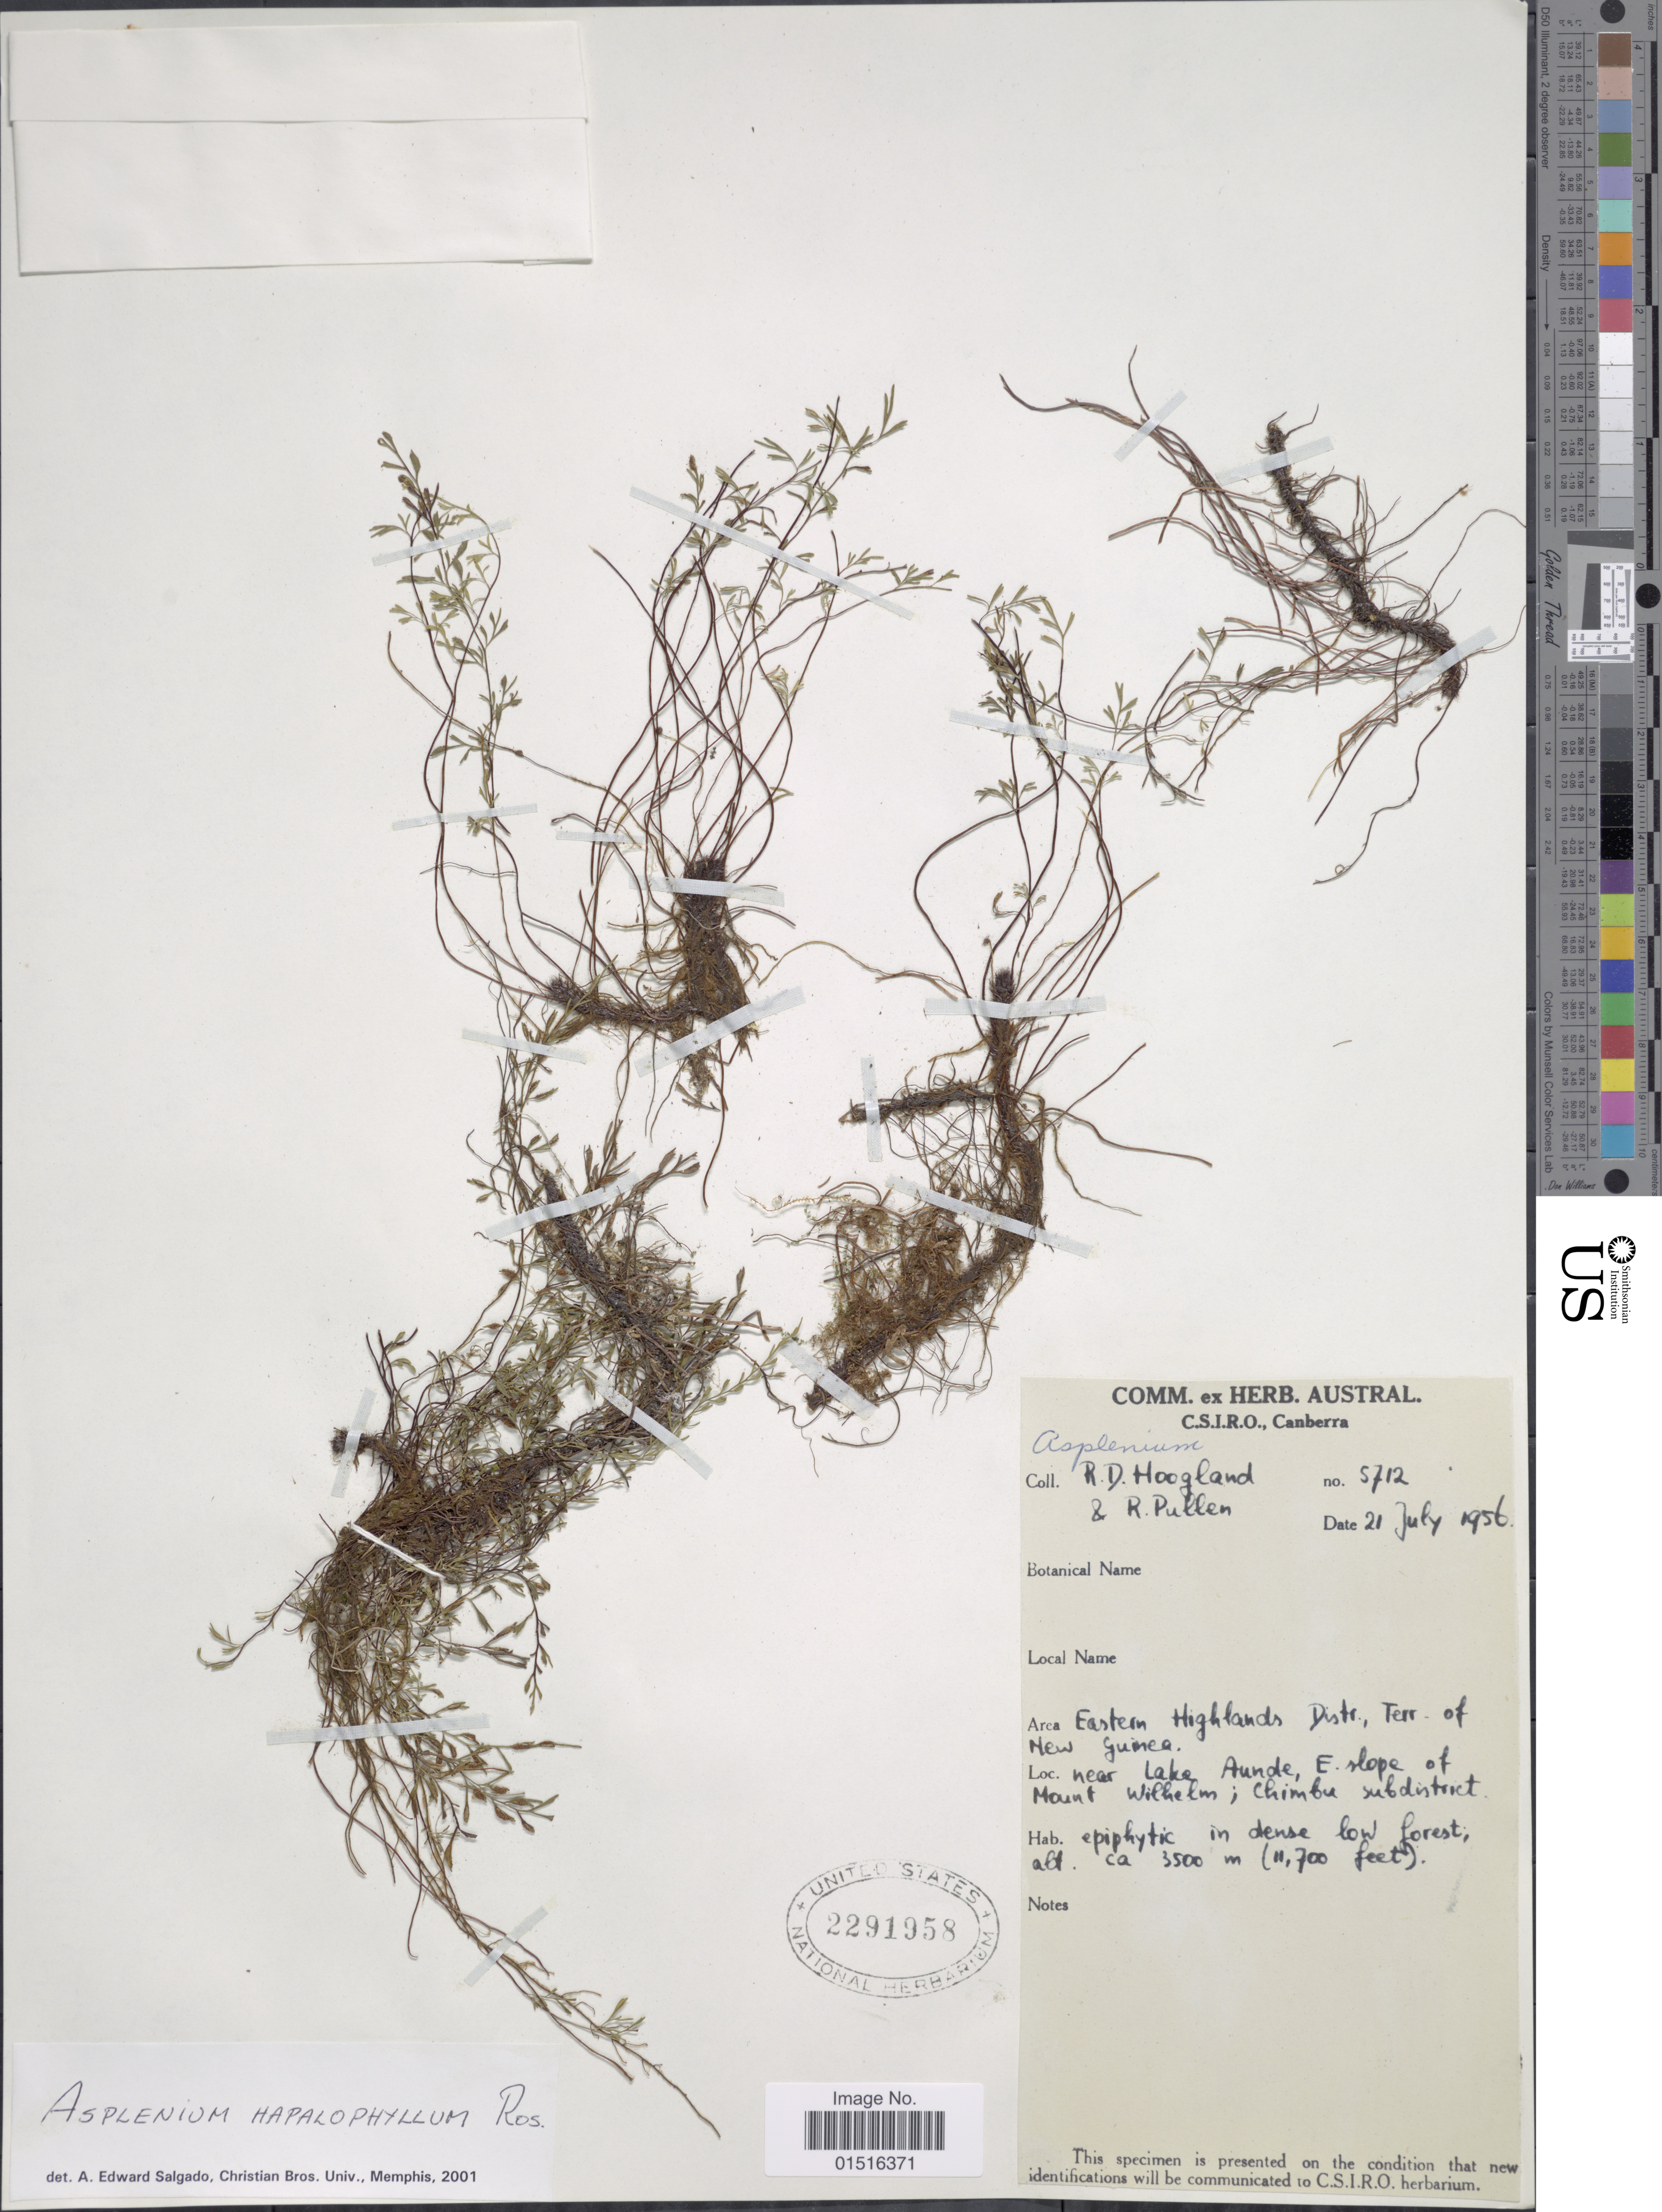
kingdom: Plantae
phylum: Tracheophyta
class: Polypodiopsida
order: Polypodiales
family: Aspleniaceae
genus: Asplenium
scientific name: Asplenium hapalophyllum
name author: Rosenst.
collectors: R. D. Hoogland & R. Pullen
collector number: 5712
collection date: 1956-07-21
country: Papua New Guinea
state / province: Chimbu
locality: Eastern Highlands Distr., Terr. of New Guinea, near Lake Aunde, E. slope of Mount Wilhelm; Chimbu subdistrict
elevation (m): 3500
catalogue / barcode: US 2291958